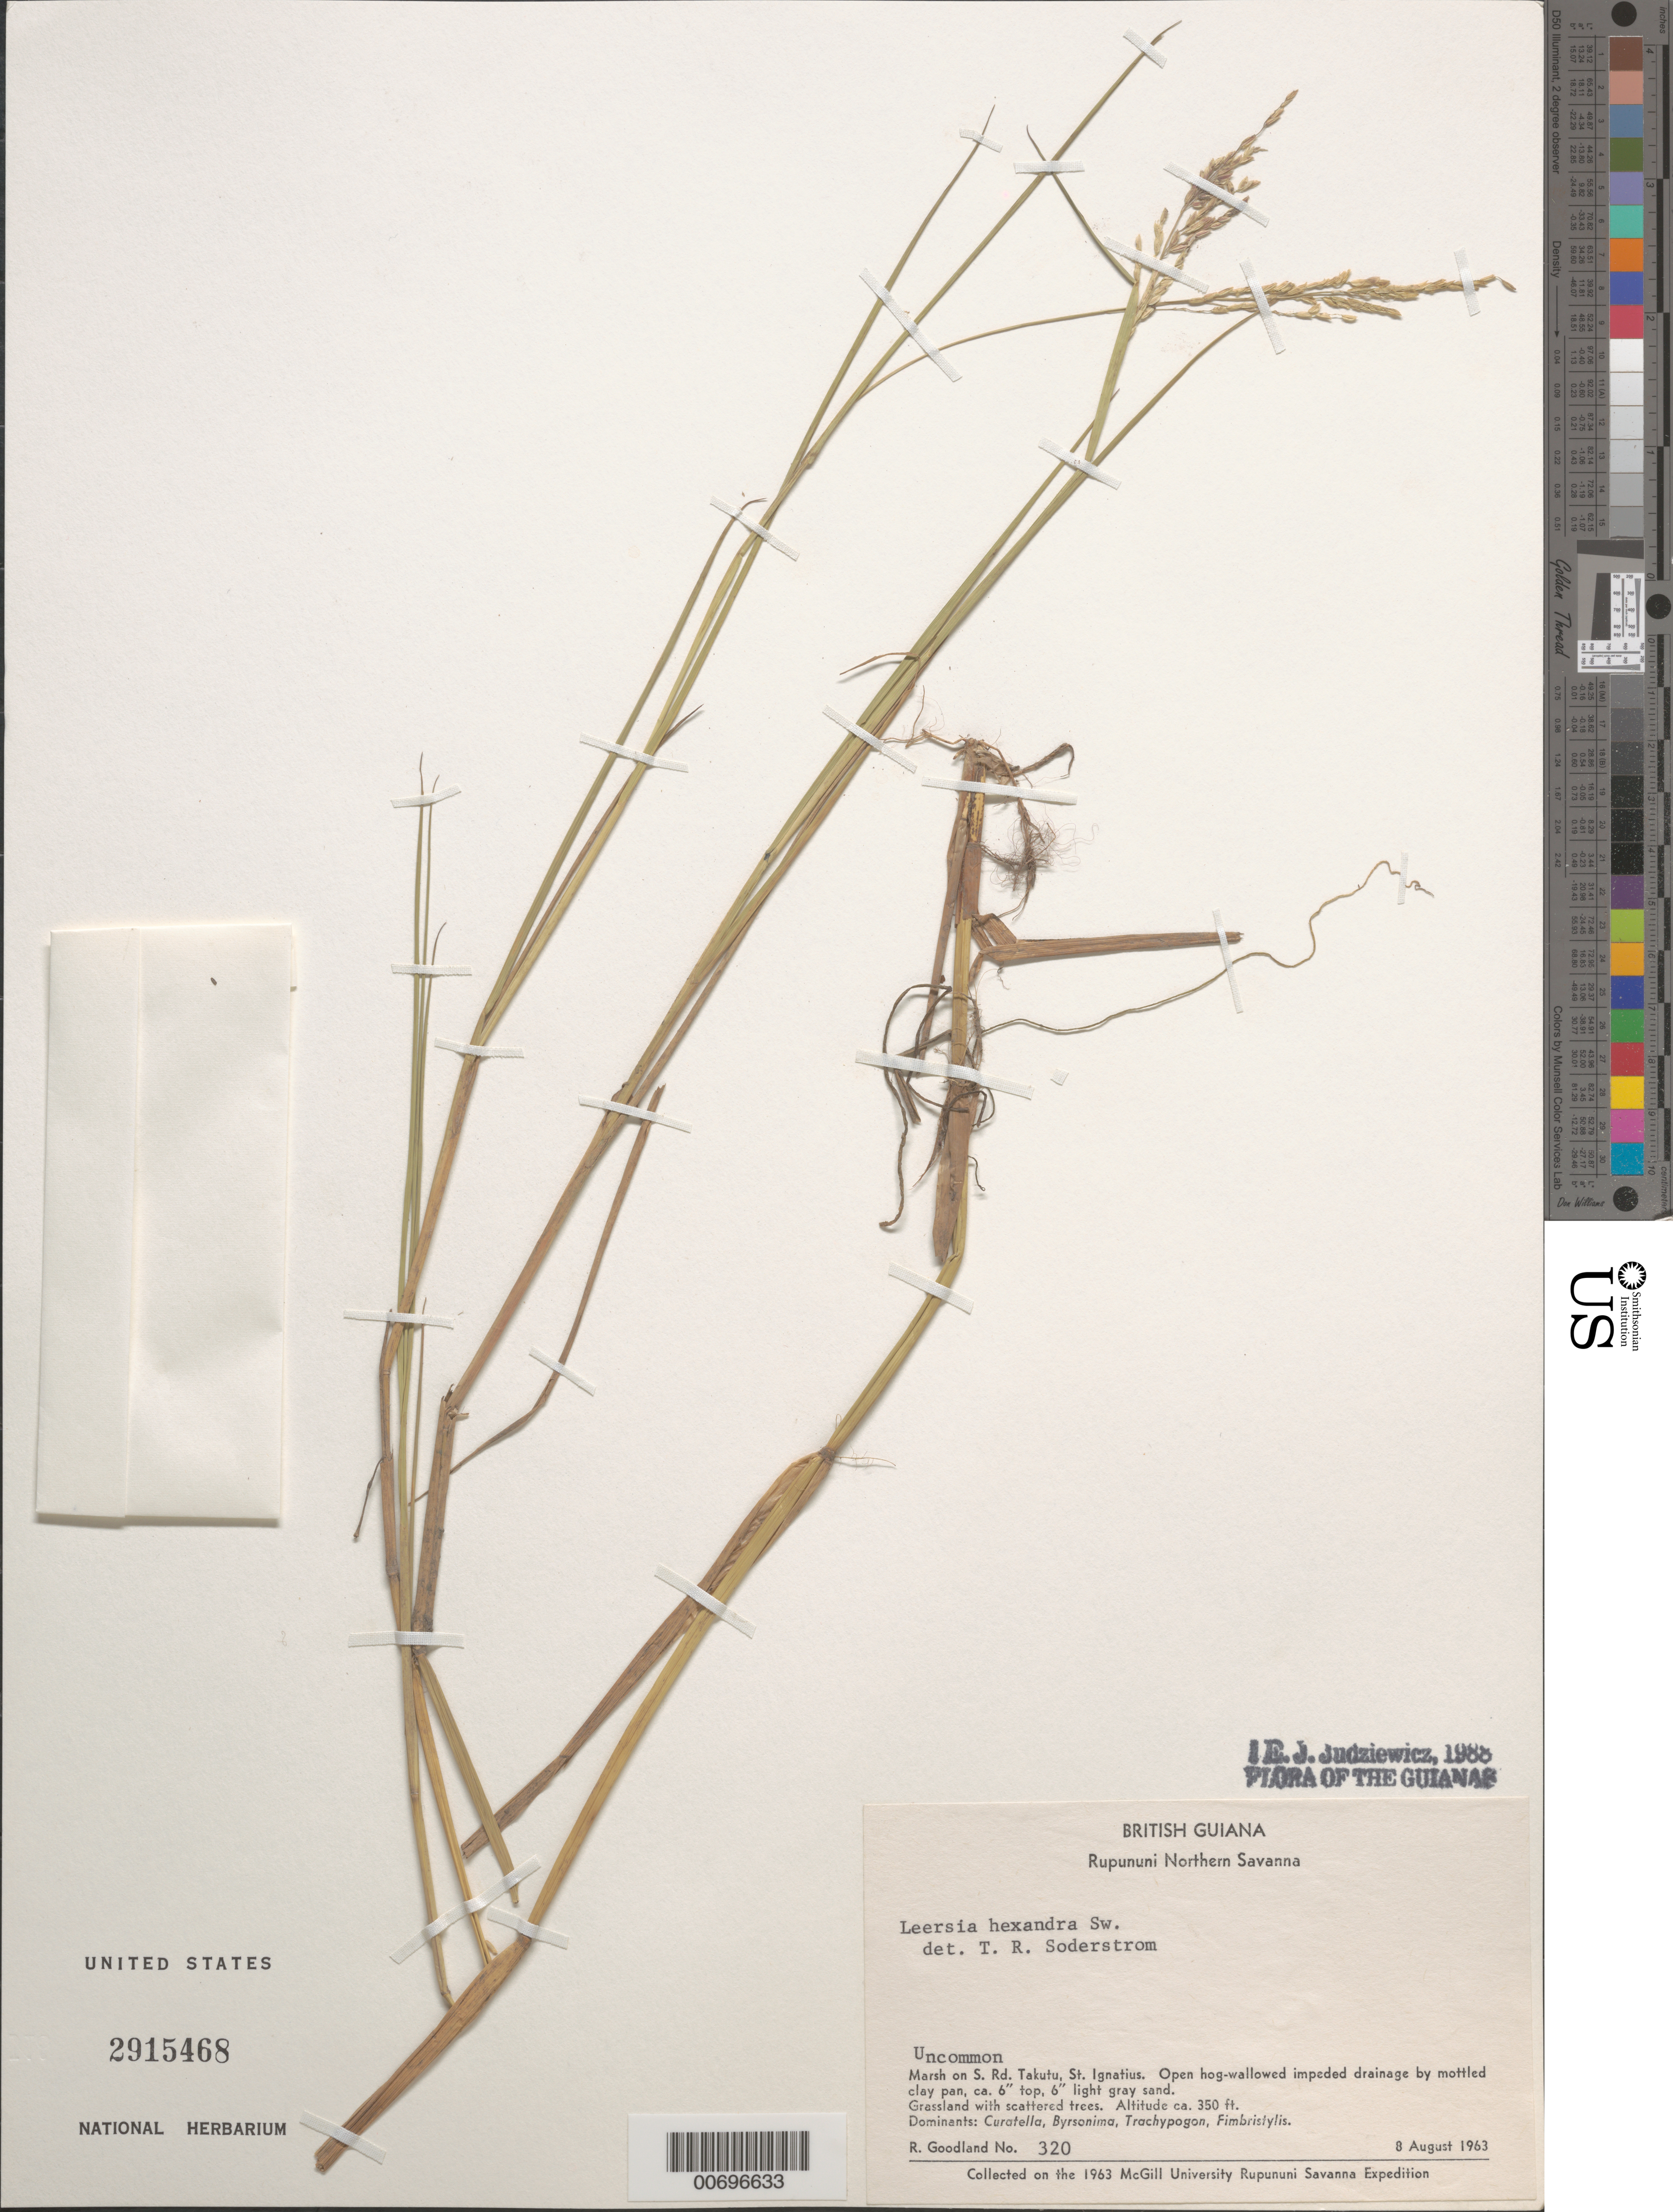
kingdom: Plantae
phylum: Tracheophyta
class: Liliopsida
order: Poales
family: Poaceae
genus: Leersia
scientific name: Leersia hexandra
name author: Sw.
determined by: Soderstrom, T. R.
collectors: R. Goodland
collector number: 320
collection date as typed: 8-Aug-63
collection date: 1963-08-08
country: Guyana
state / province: U. Takutu-U. Essequibo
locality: Rupununi Northern Savanna, S road, Takutu - St. Ignatius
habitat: Grassland with scattered trees. Dominants: Curatella, Byrsonima, Trachypogon, Fimbristylis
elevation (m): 107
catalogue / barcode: US 2915468